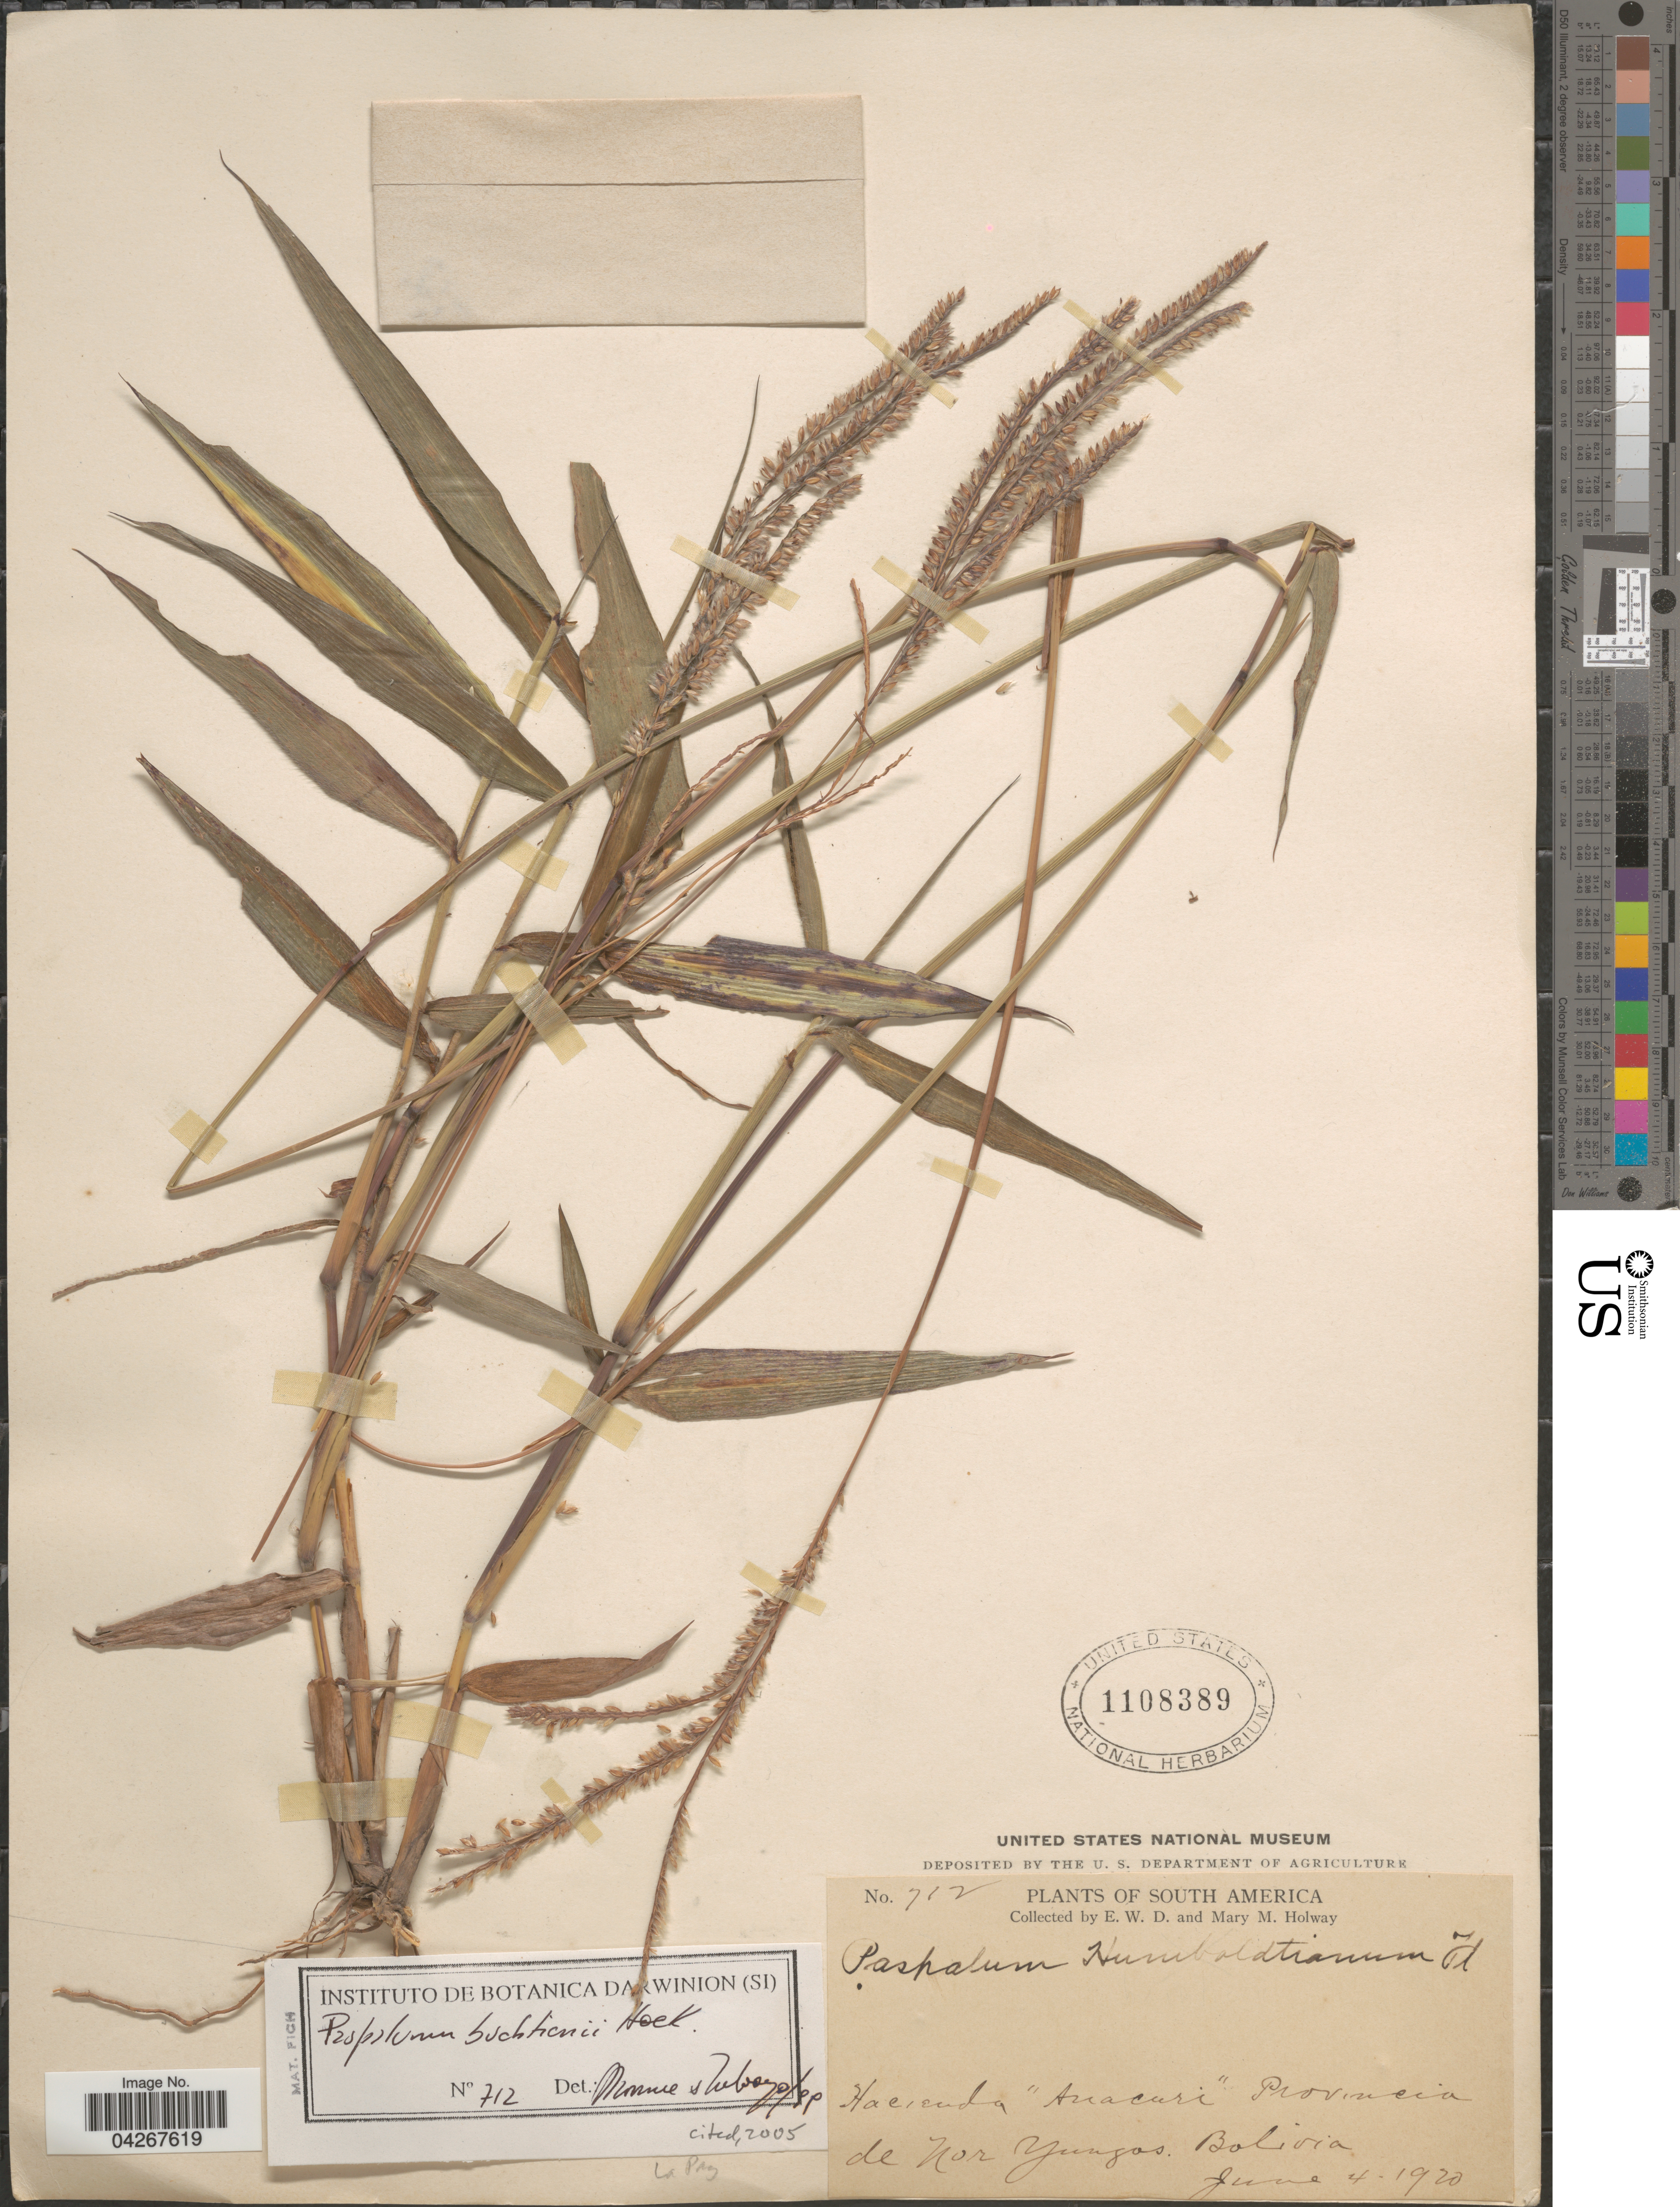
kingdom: Plantae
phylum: Tracheophyta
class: Liliopsida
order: Poales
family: Poaceae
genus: Paspalum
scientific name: Paspalum buchtienii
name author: Hack.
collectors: E. W. D. Holway & M. M. Holway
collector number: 712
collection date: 1920-06-04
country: Bolivia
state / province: La Paz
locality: Hacienda "Arracuri" Provincia de Nor Yungas.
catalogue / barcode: US 1108389